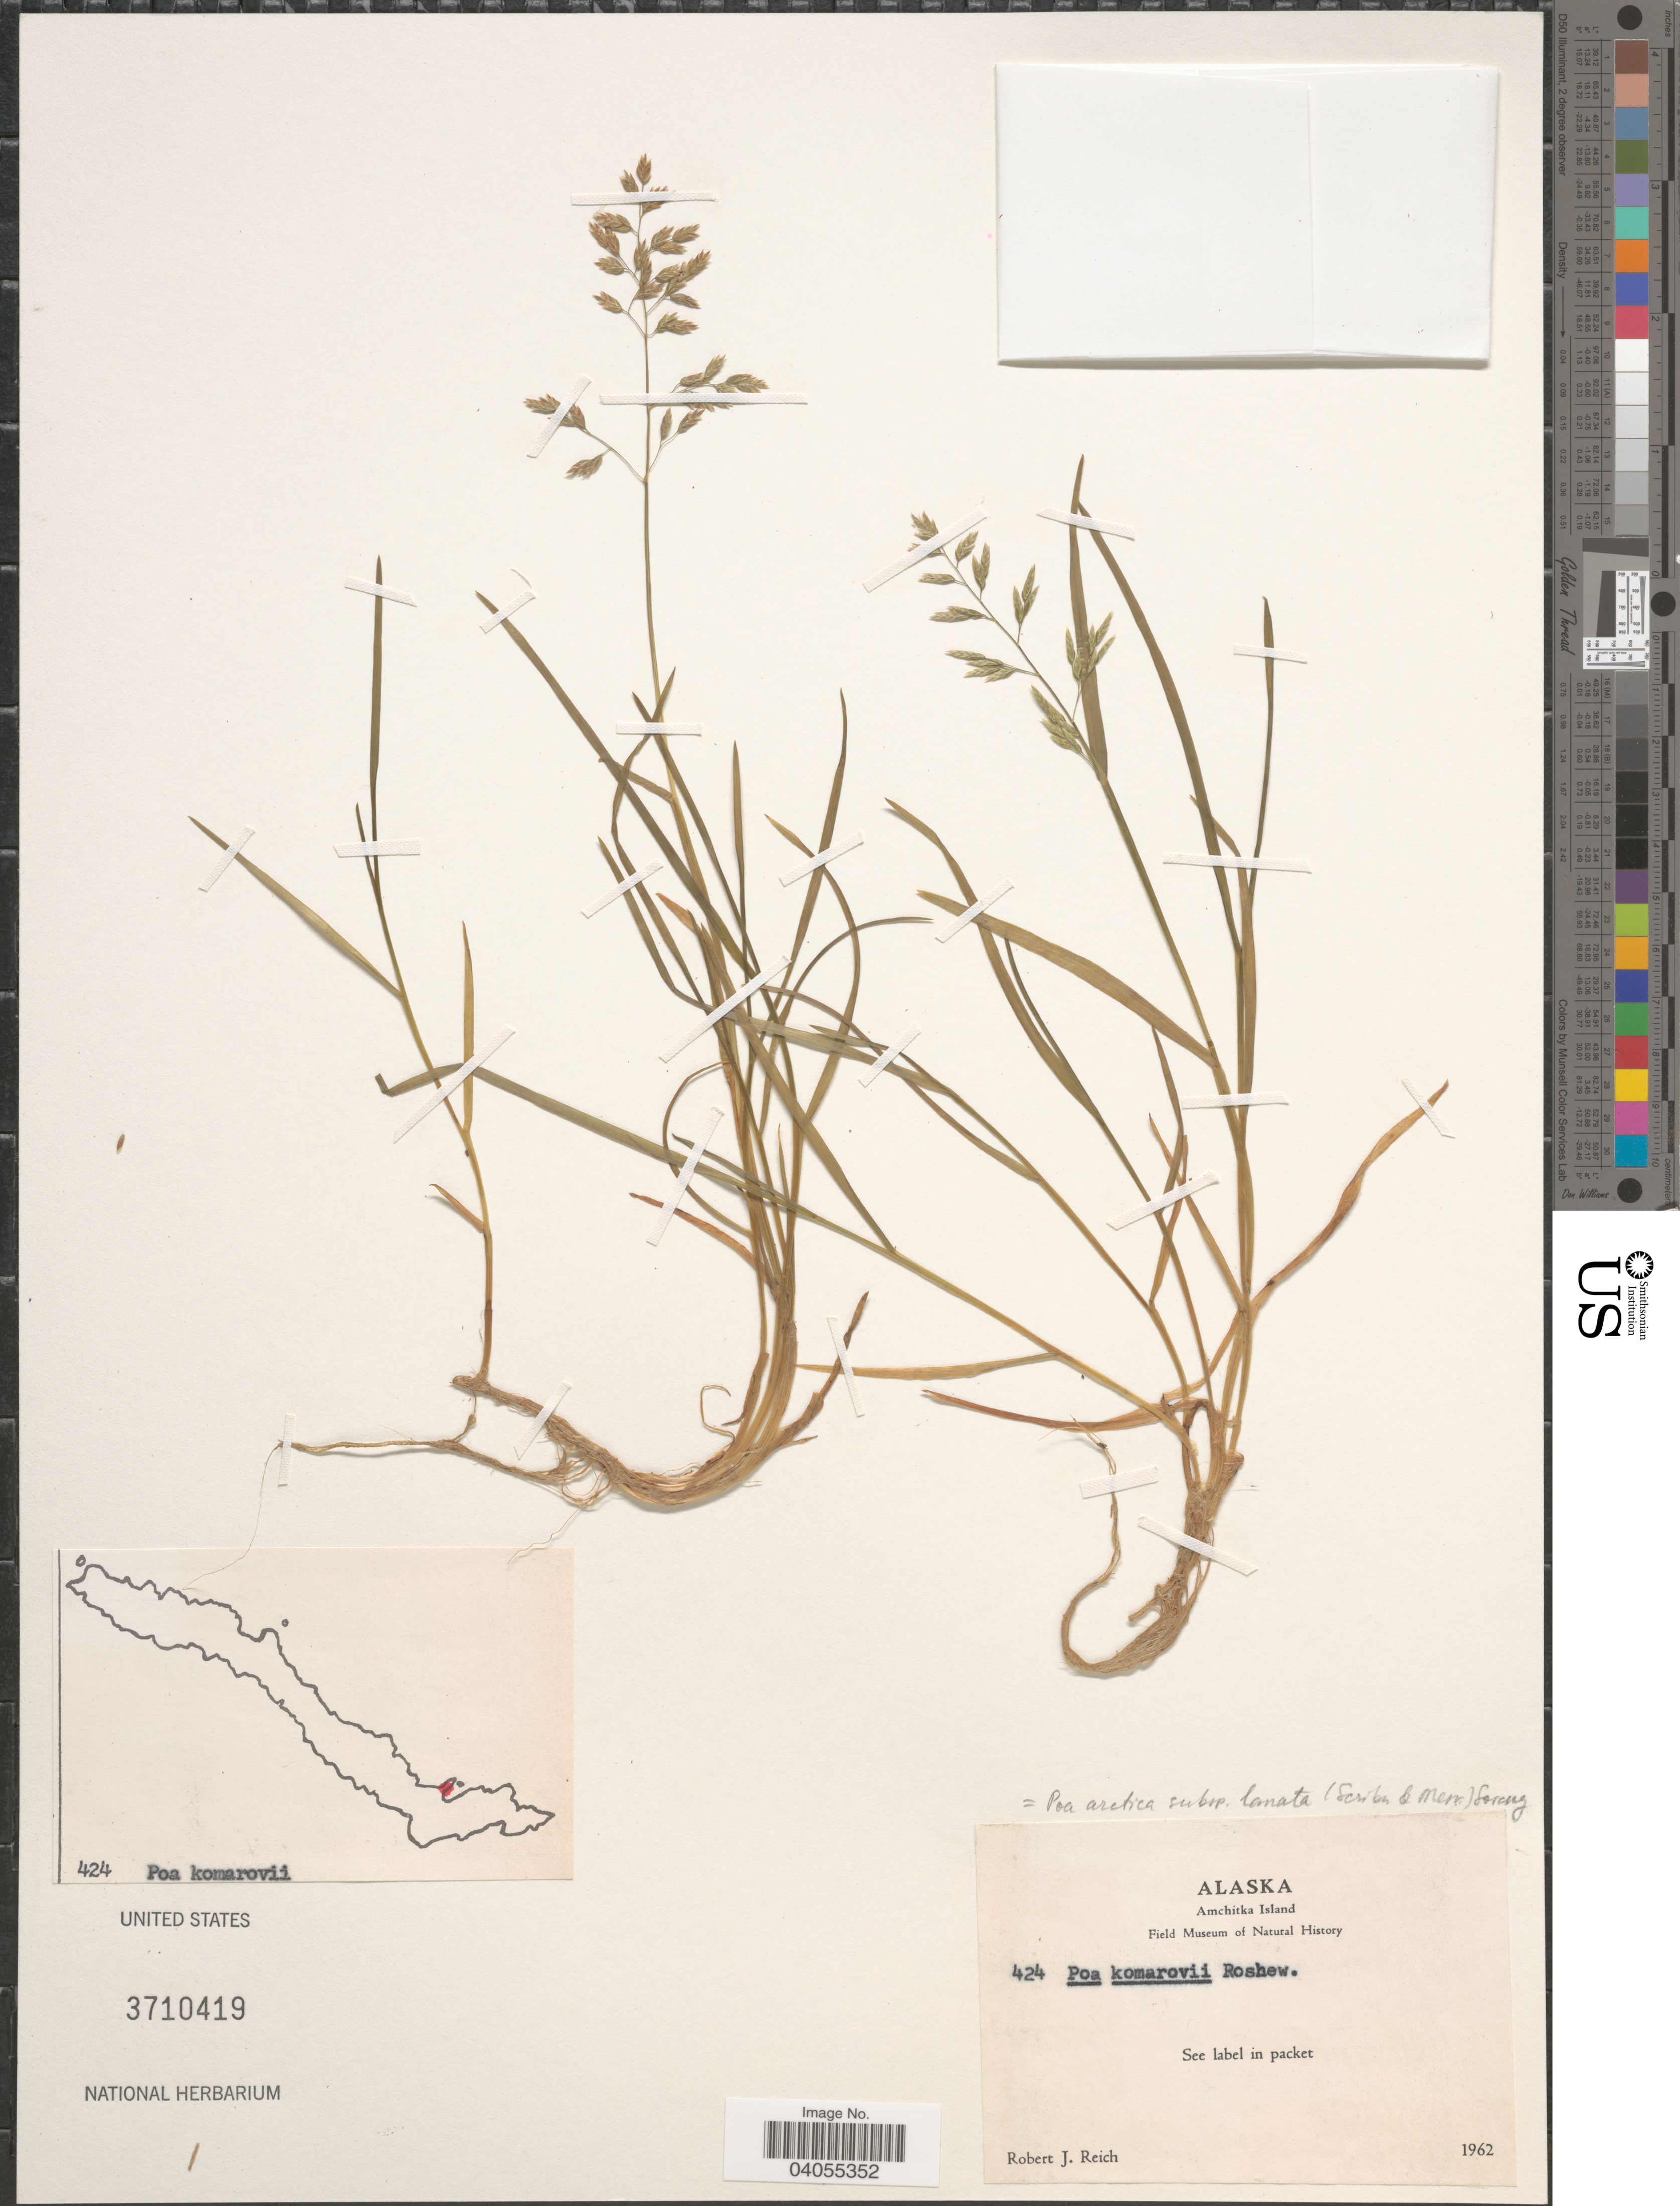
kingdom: Plantae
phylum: Tracheophyta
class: Liliopsida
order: Poales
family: Poaceae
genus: Poa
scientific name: Poa arctica subsp. lanata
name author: (Scribn. & Merr.) Soreng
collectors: R. Reich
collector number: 424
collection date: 1962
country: United States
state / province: Alaska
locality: Amchitka Island.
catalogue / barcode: US 3710419